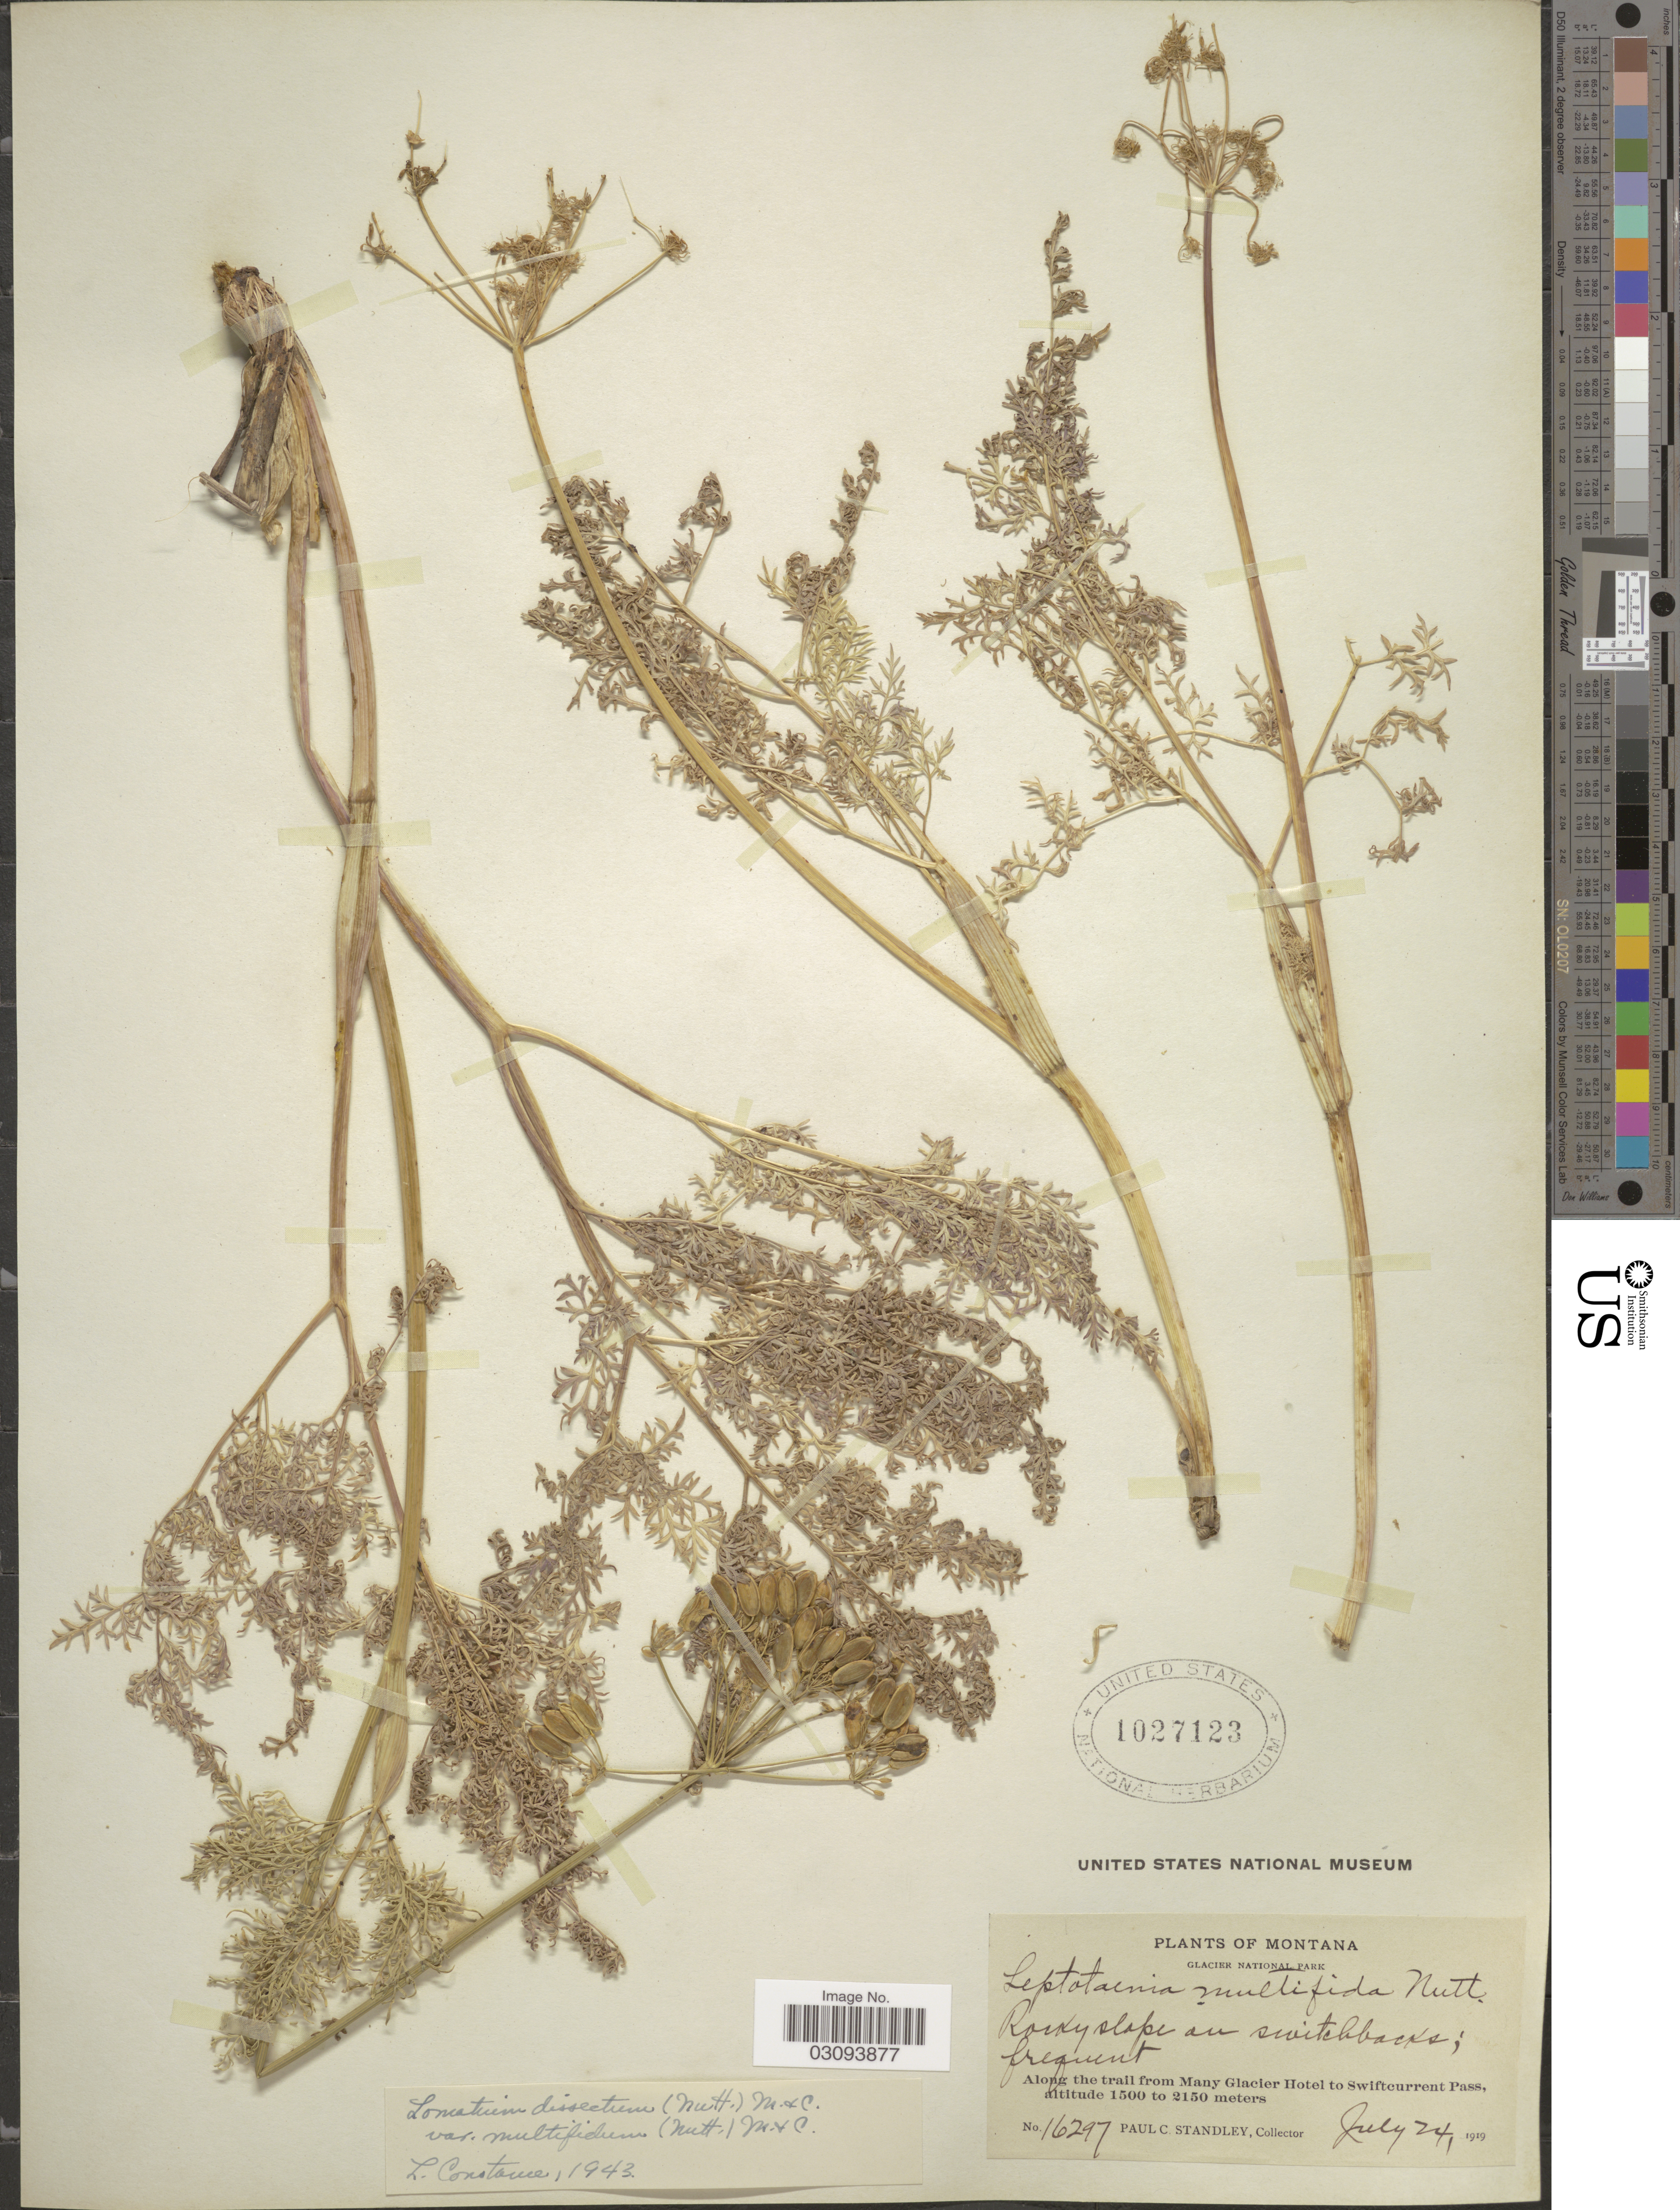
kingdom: Plantae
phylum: Tracheophyta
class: Magnoliopsida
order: Apiales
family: Apiaceae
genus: Lomatium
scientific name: Lomatium dissectum var. multifidum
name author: (Nutt.) Mathias & Constance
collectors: P. C. Standley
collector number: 16297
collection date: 1919-07-24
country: United States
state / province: Montana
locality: Glacier National Park. Rocky slope on Switchbacks. Along the trail from Many Glacier Hotel to Swiftcurrent Pass.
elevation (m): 1500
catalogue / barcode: US 1027123